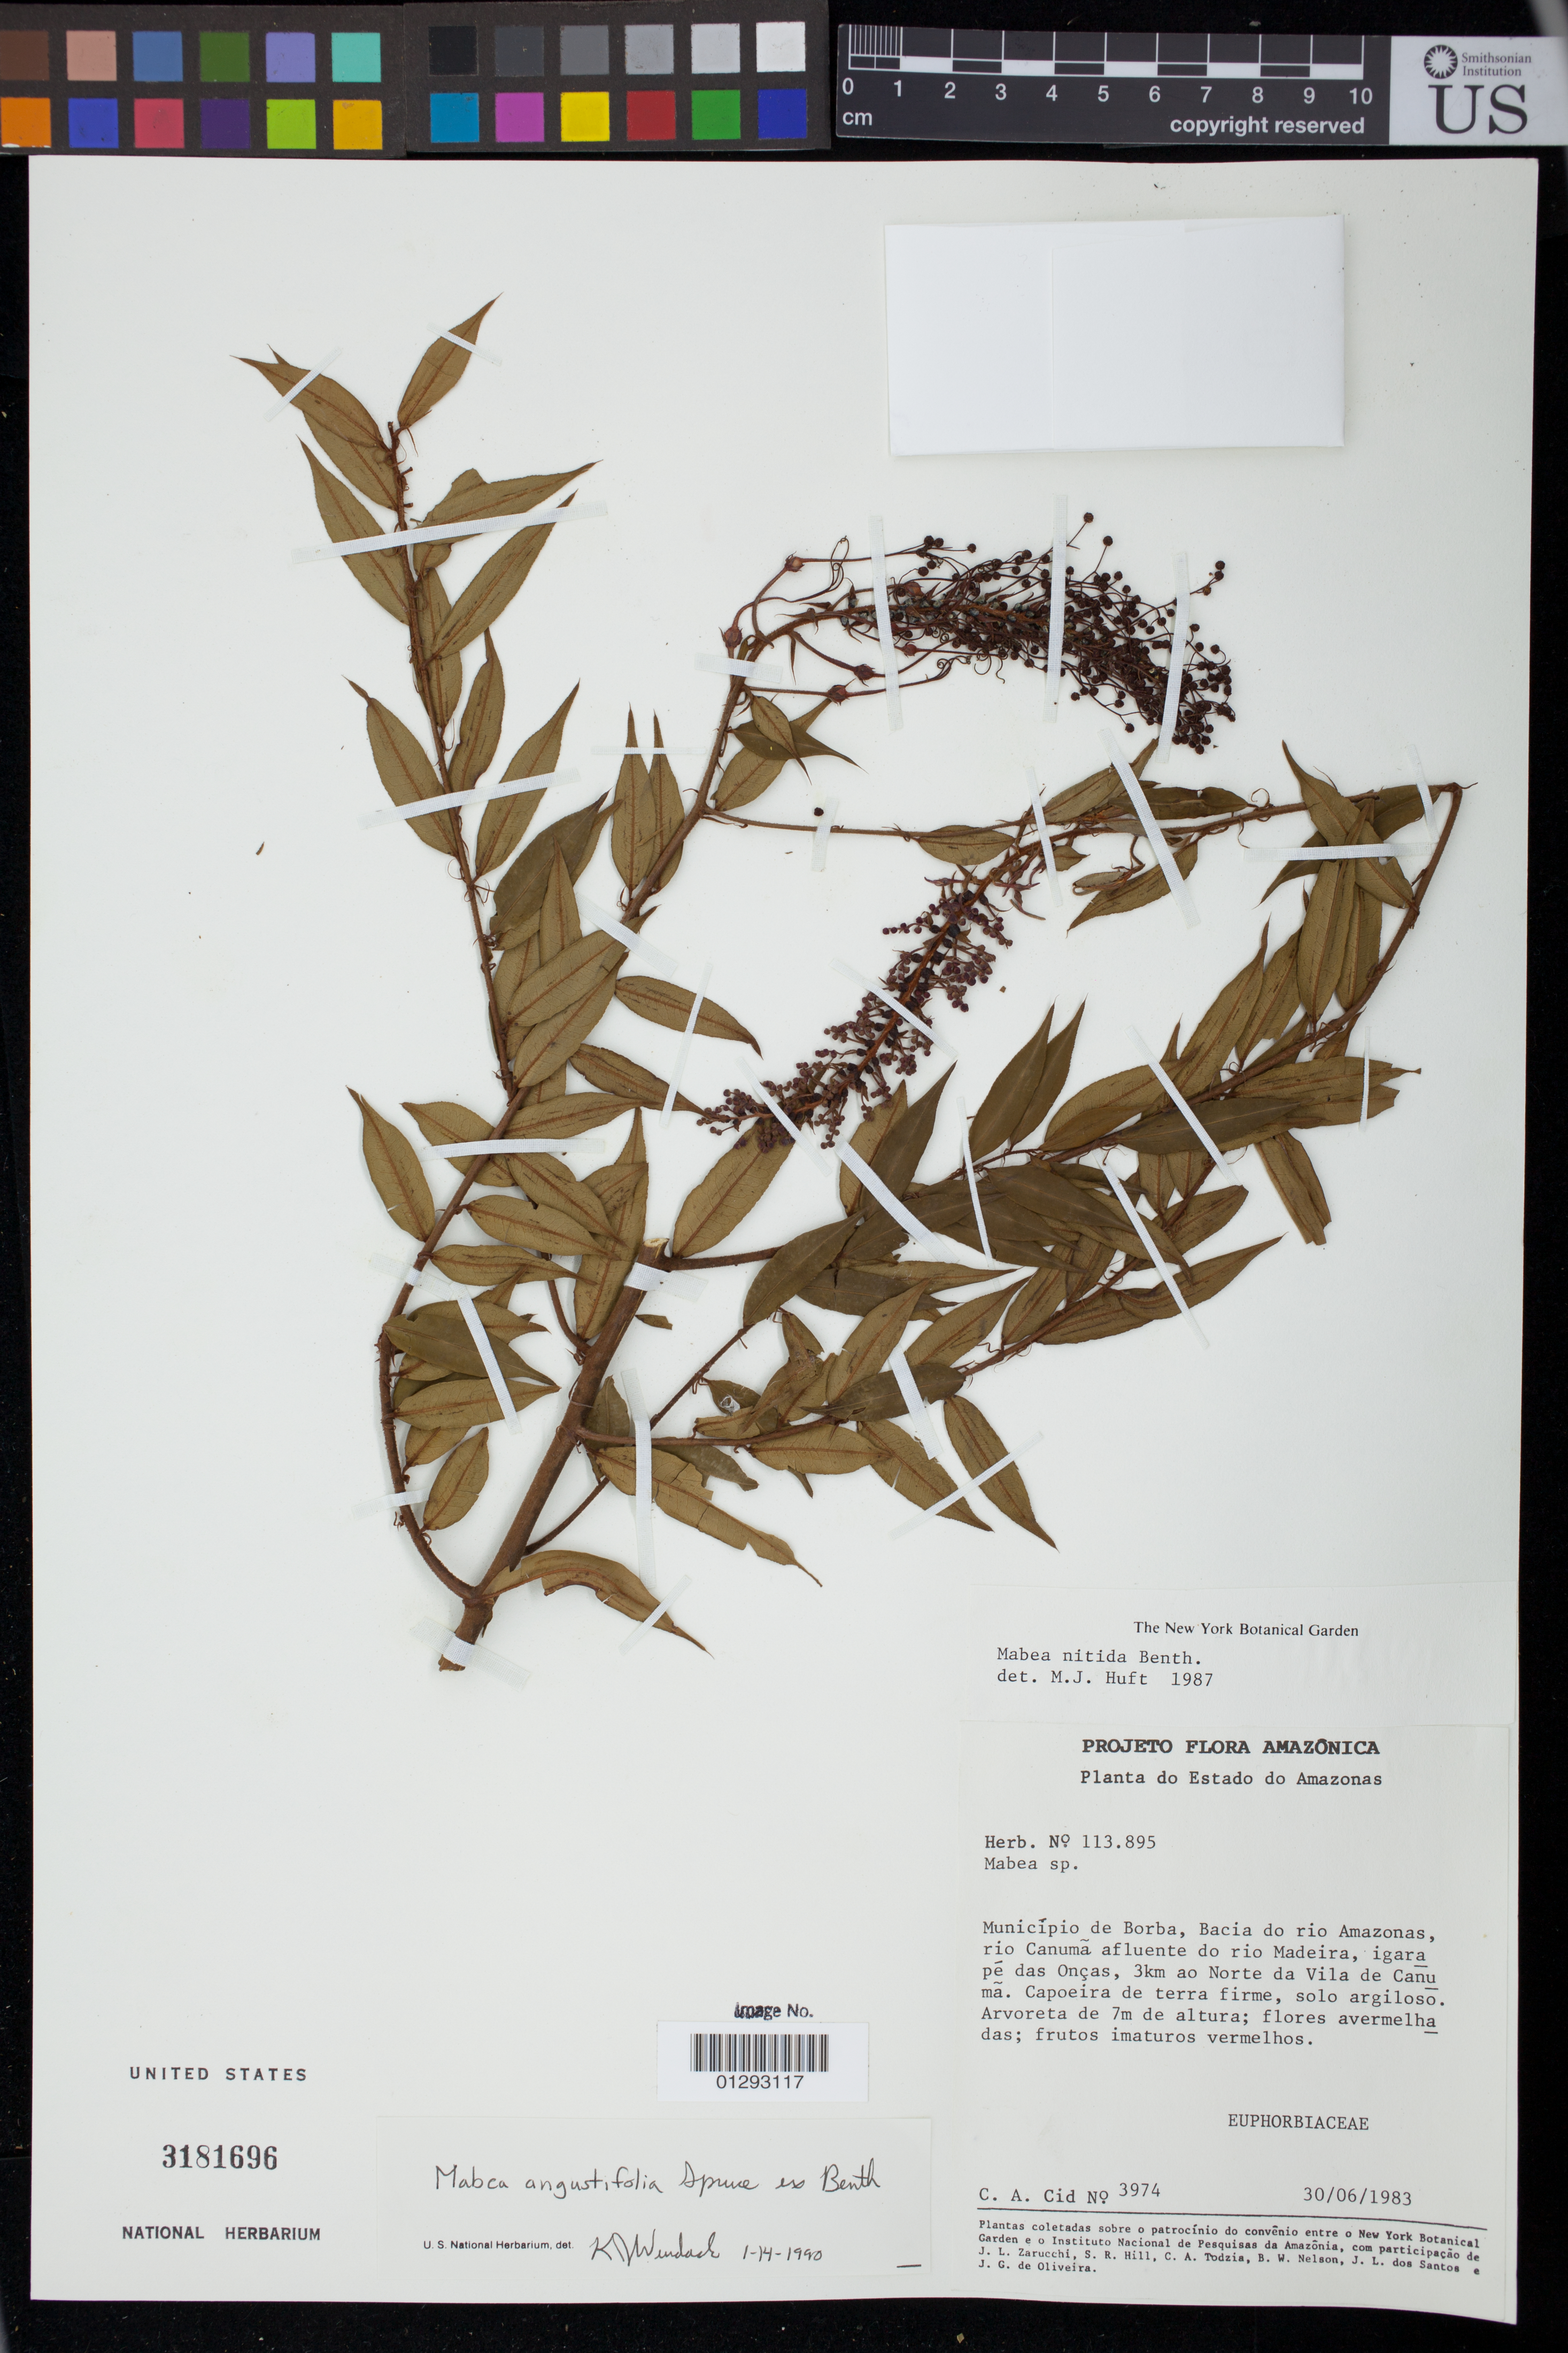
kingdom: Plantae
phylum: Tracheophyta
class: Magnoliopsida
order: Malpighiales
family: Euphorbiaceae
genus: Mabea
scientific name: Mabea angustifolia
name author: Spruce ex Benth.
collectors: C. A. Cid Ferreira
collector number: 3974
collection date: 1983-06-30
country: Brazil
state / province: Amazonas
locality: Município de Borba, Bacia do rio Amazonas, rio Canuma afluente do rio Madeira, igarape das Onças, 3km ao Norte da Vila de Canumã.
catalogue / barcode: US 3181696